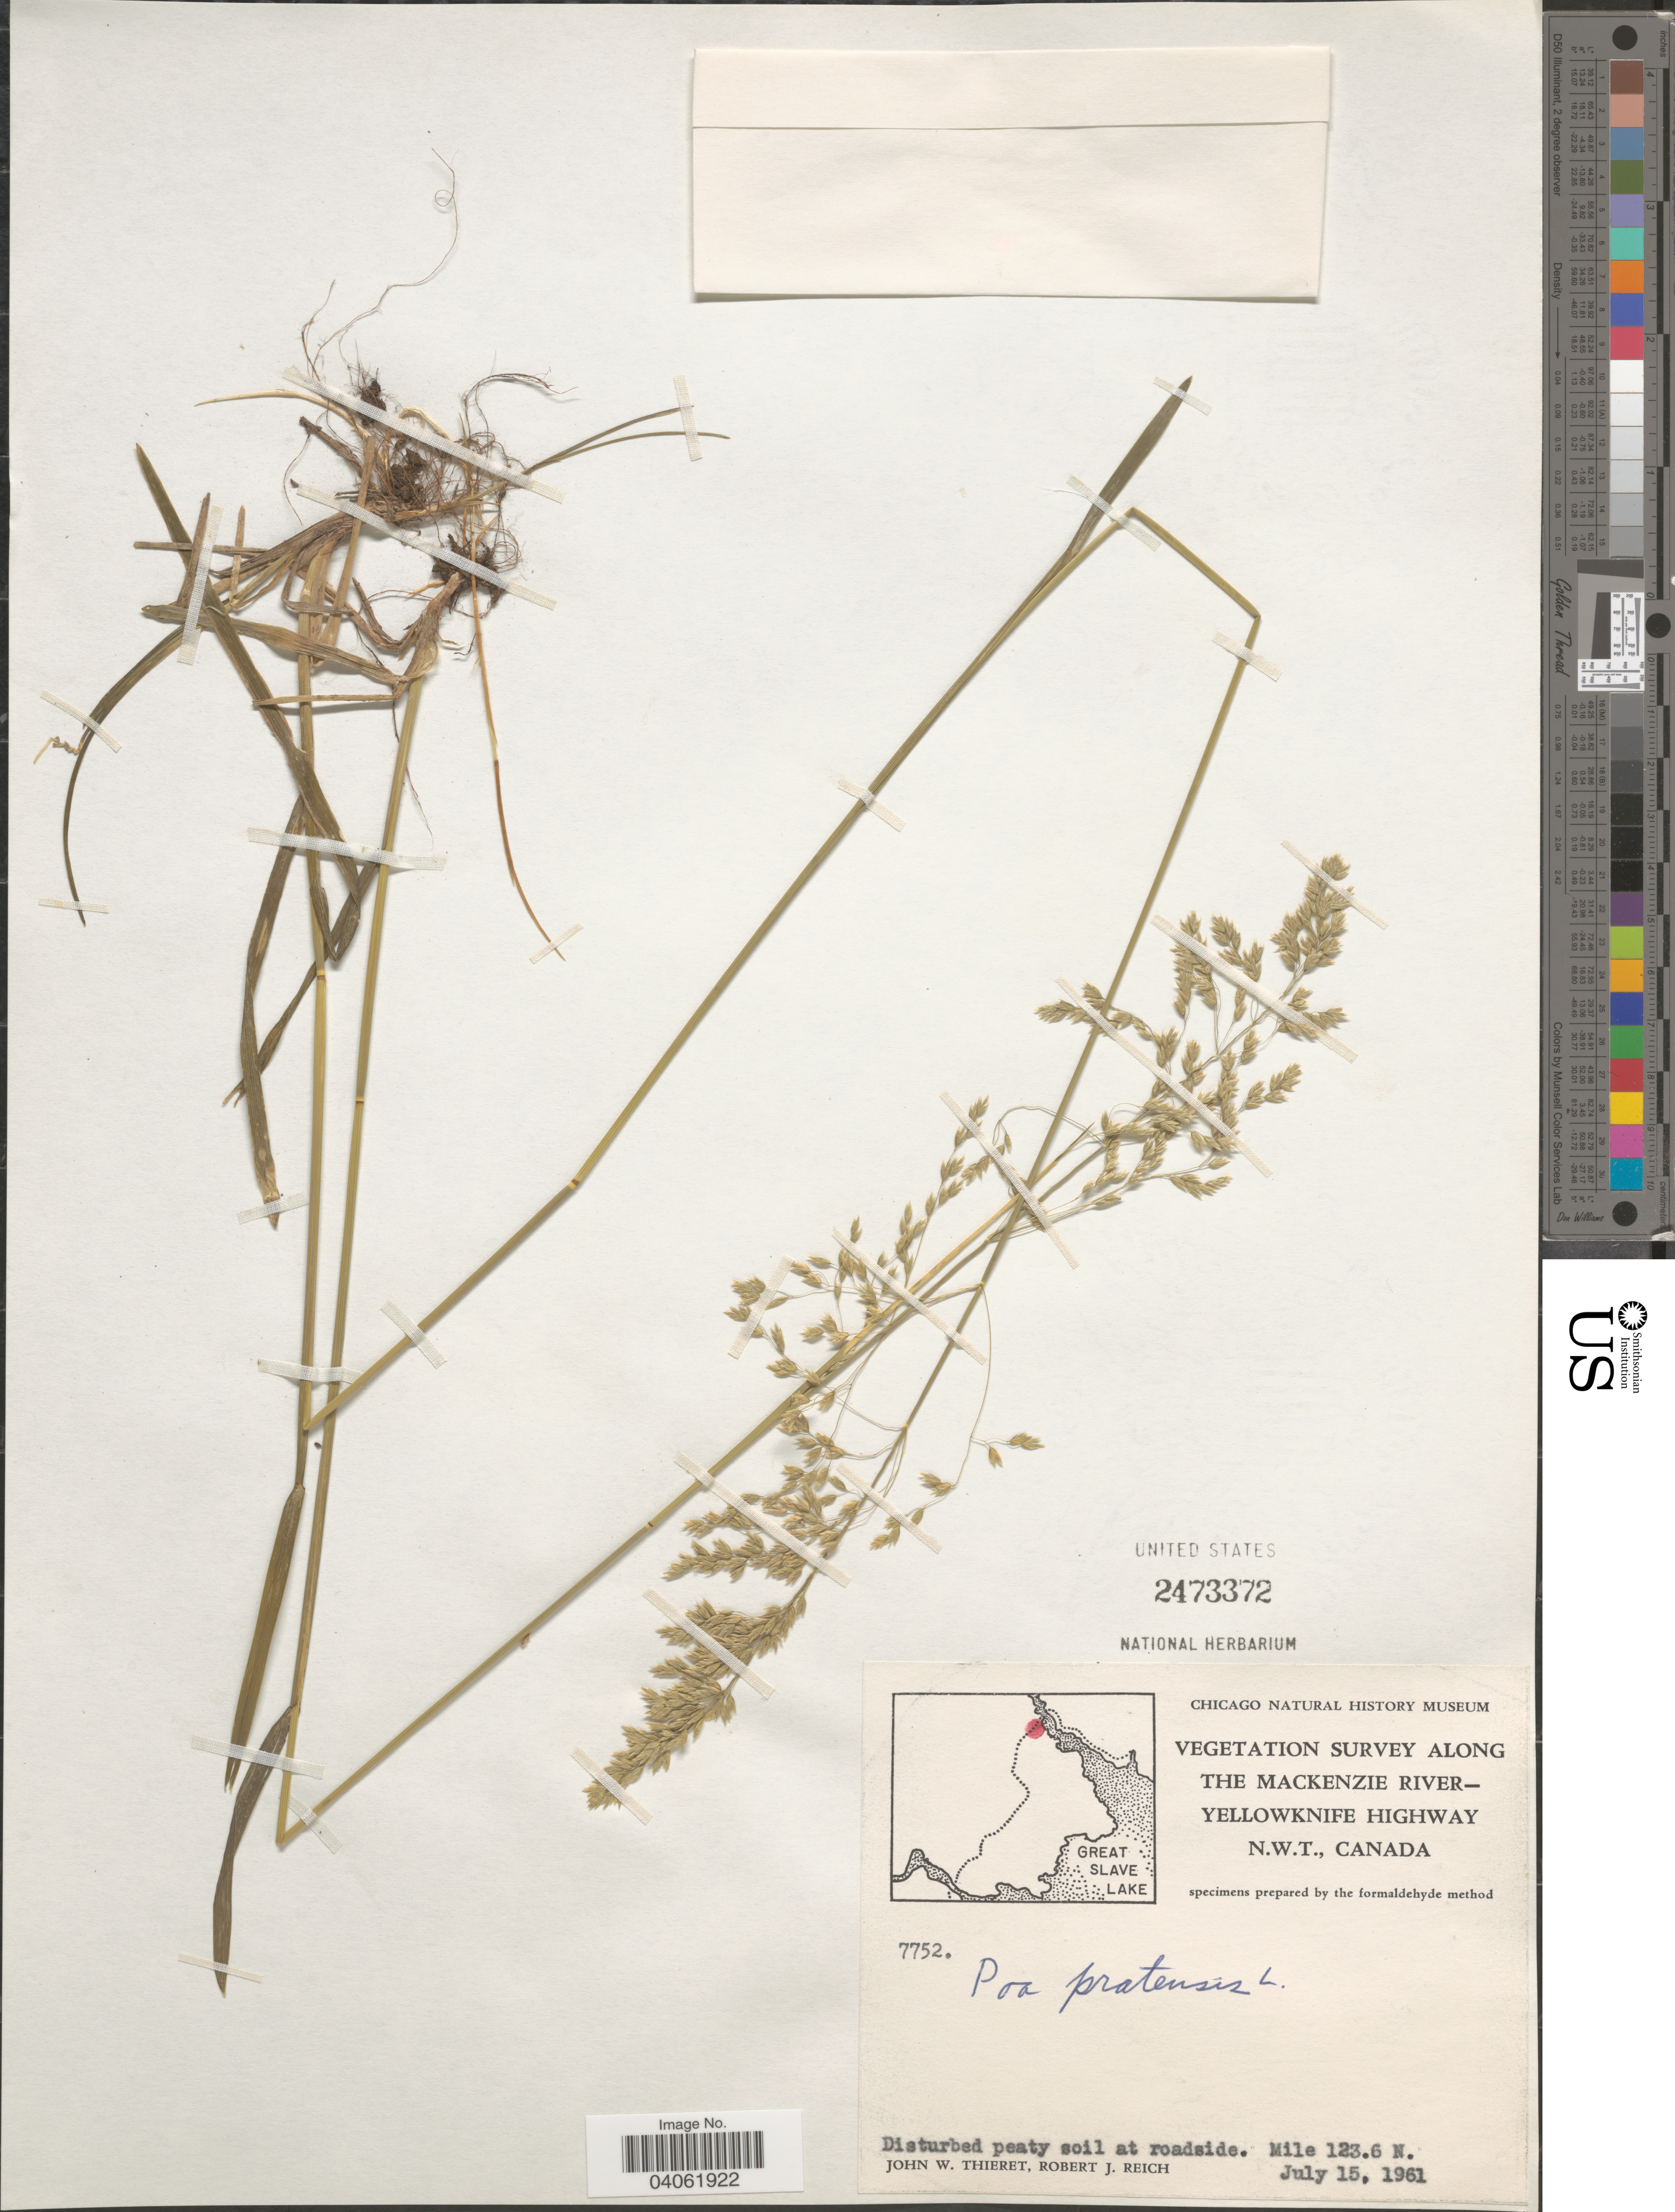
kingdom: Plantae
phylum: Tracheophyta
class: Liliopsida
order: Poales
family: Poaceae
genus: Poa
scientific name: Poa pratensis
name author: L.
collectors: J. W. Thieret & R. Reich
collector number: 7752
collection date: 1961-07-15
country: Canada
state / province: Northwest Territories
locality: Along the Mackenzie River-Yellowknife Highway. N.W.T. Mile 123.6 N.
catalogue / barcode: US 2473372